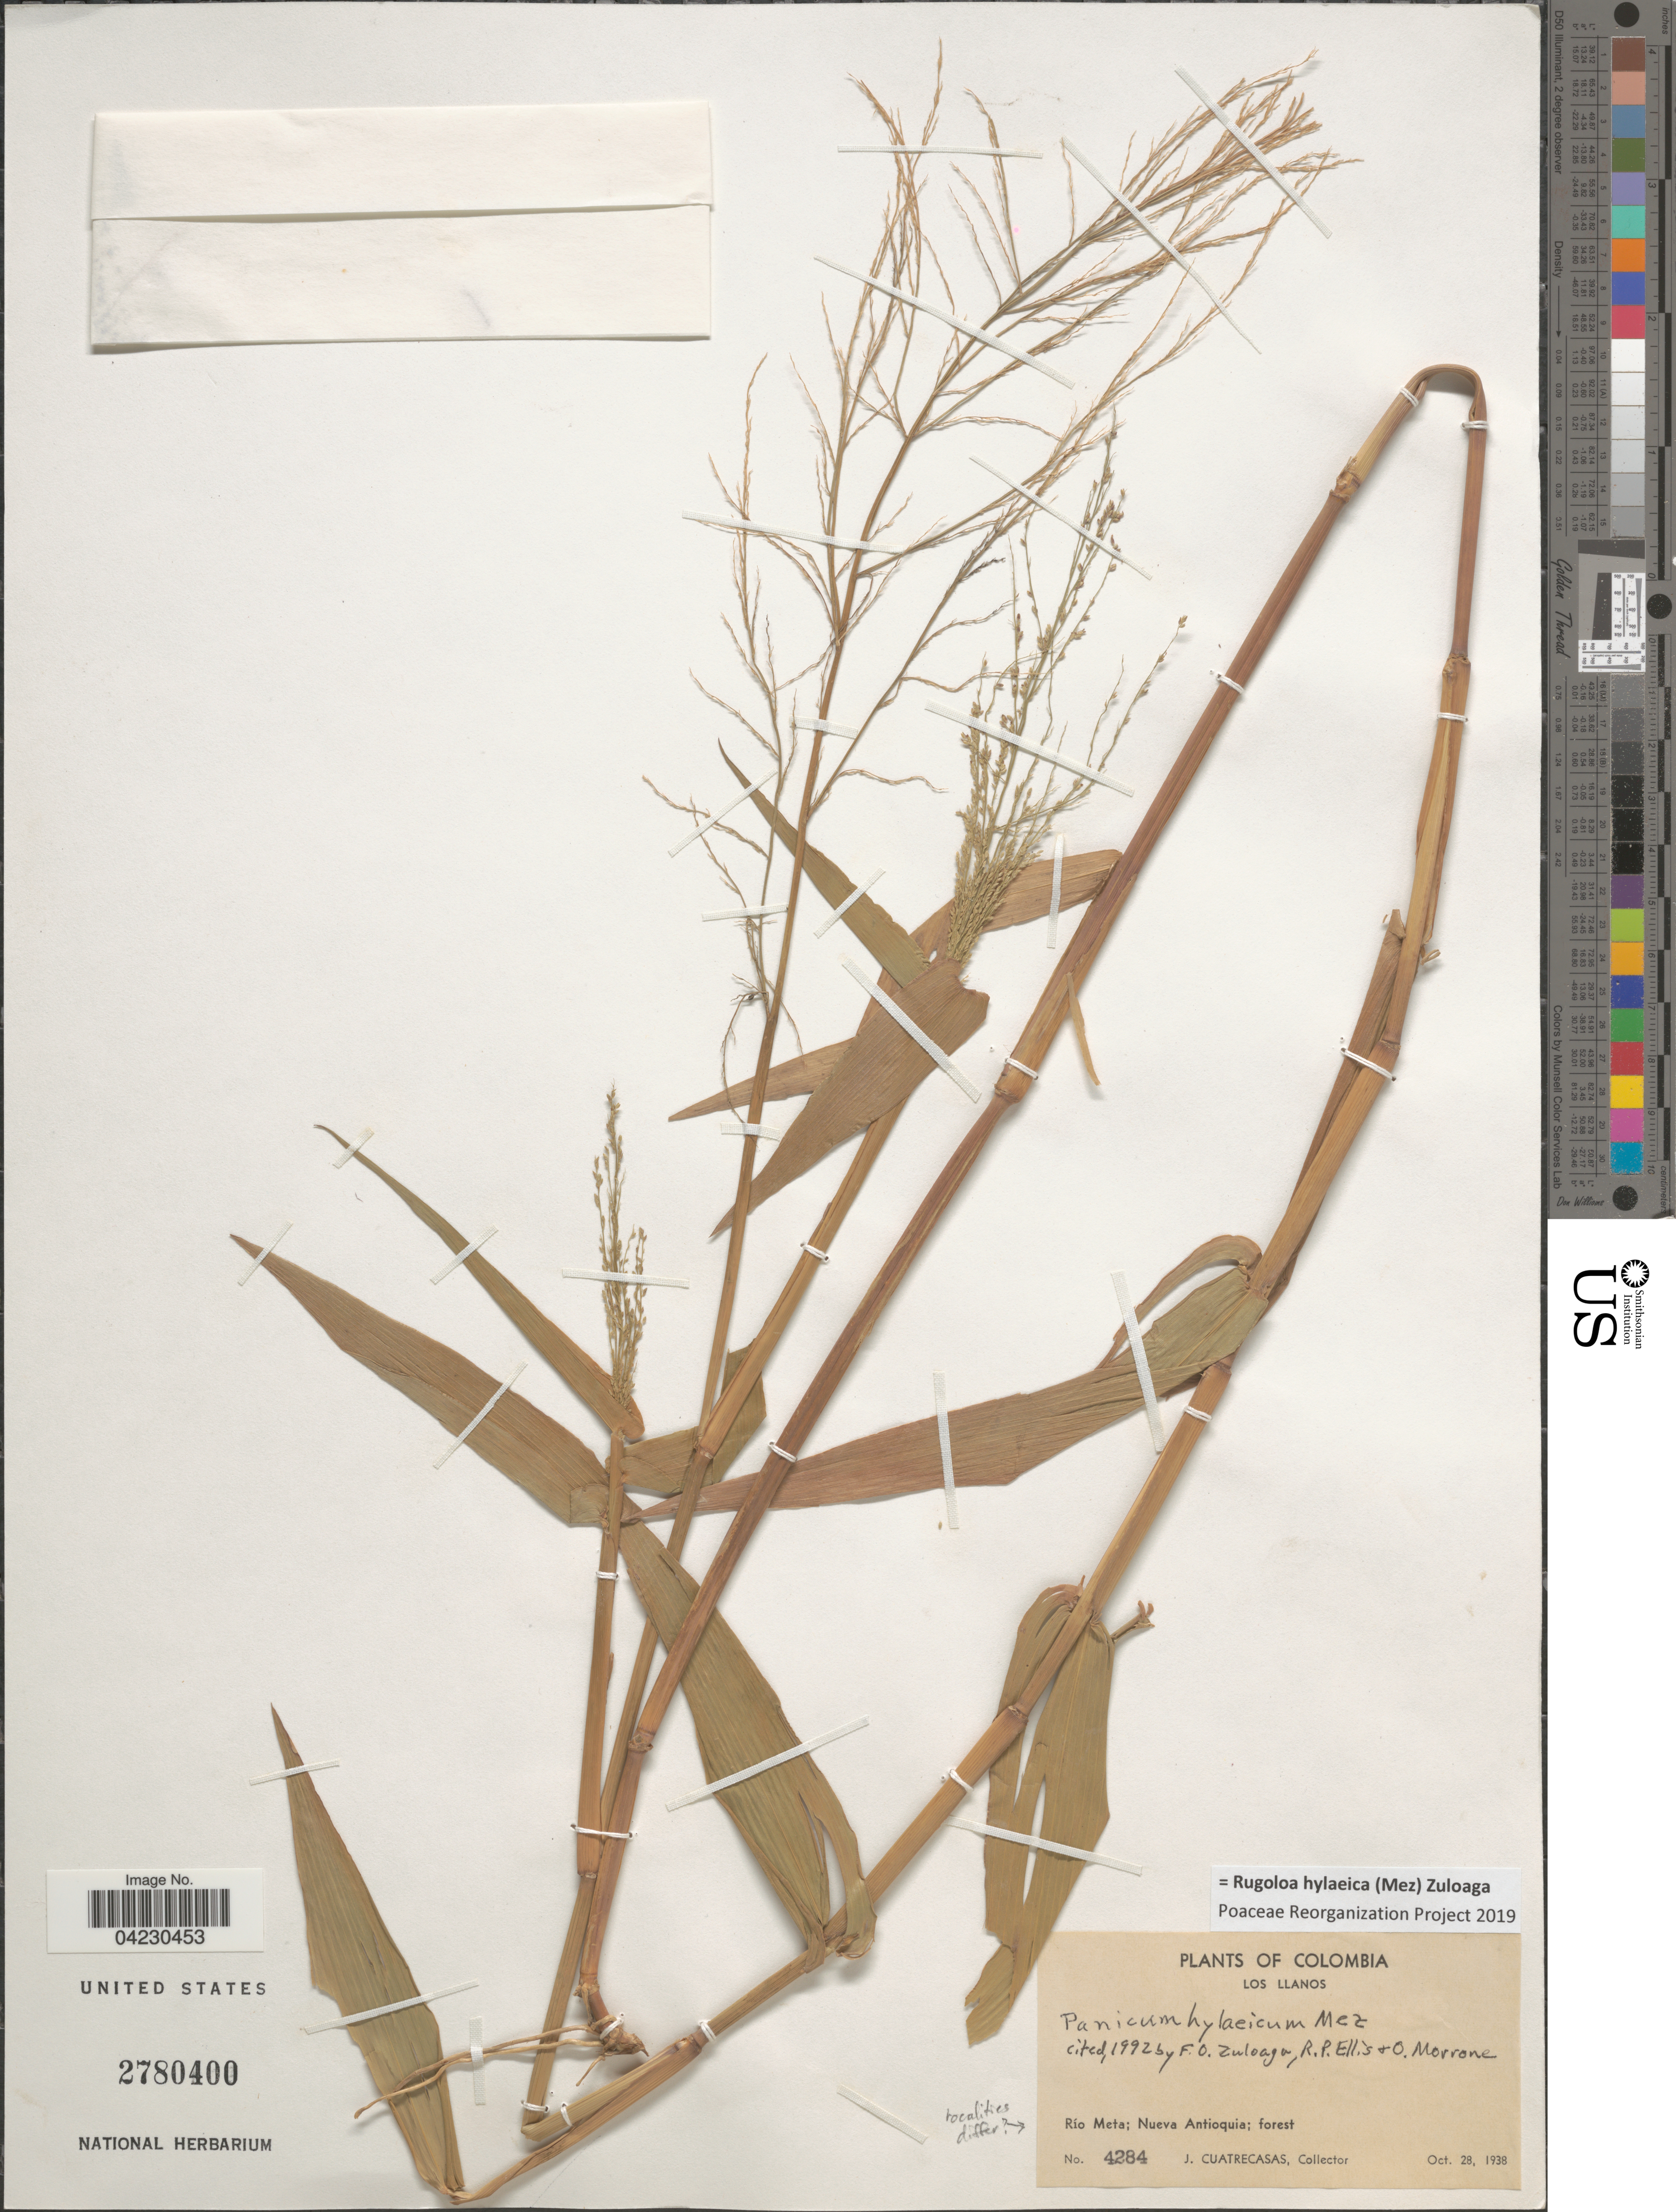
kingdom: Plantae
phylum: Tracheophyta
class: Liliopsida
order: Poales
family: Poaceae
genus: Rugoloa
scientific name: Rugoloa hylaeica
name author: (Mez) Zuloaga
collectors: J. Cuatrecasas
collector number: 4284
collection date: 1938-10-28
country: Colombia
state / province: Meta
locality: Los Llanos. Río Meta; Nueva Antioquia; forest.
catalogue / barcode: US 2780400